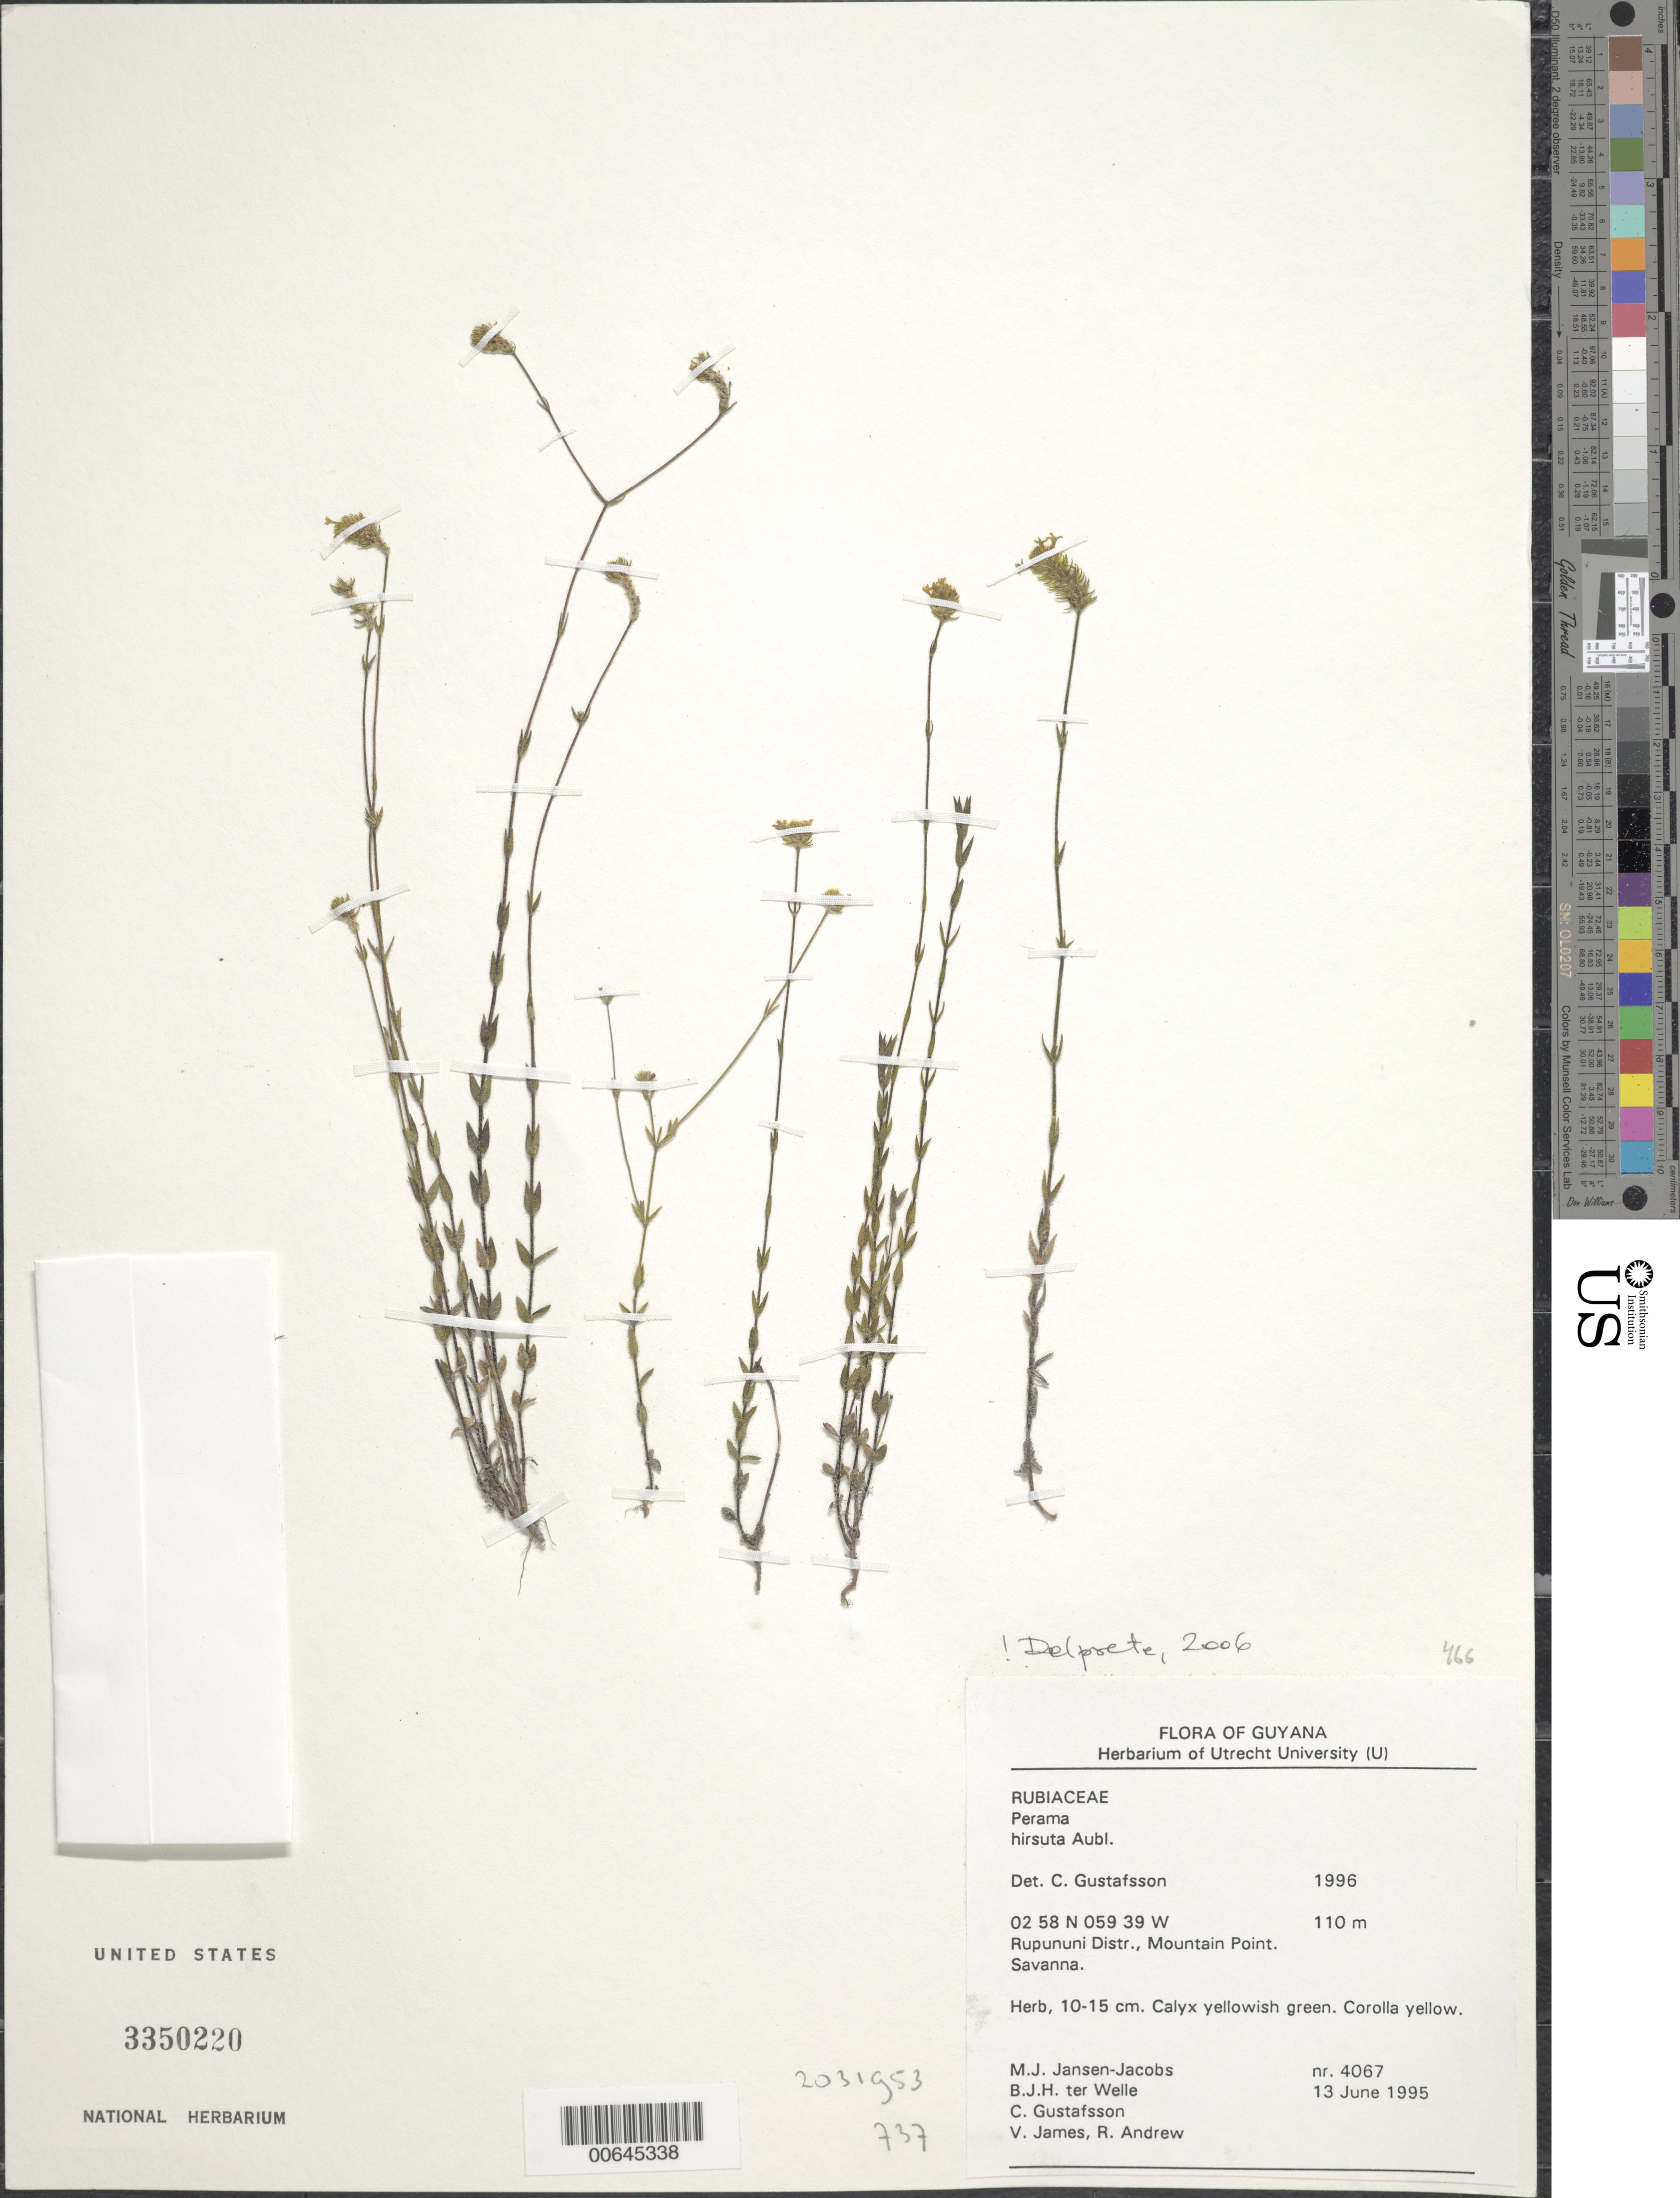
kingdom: Plantae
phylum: Tracheophyta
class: Magnoliopsida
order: Gentianales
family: Rubiaceae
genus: Perama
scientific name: Perama hirsuta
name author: Aubl.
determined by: Delprete, P. G., Herb. de Guyane Cay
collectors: M. J. Jansen-Jacobs, B. Welle, C. G. Gustafsson, V. James & R. Andrew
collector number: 4067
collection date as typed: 13-Jun-95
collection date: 1995-06-13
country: Guyana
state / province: U. Takutu-U. Essequibo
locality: Mountain Point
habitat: Savanna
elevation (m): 110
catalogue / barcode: US 3350220